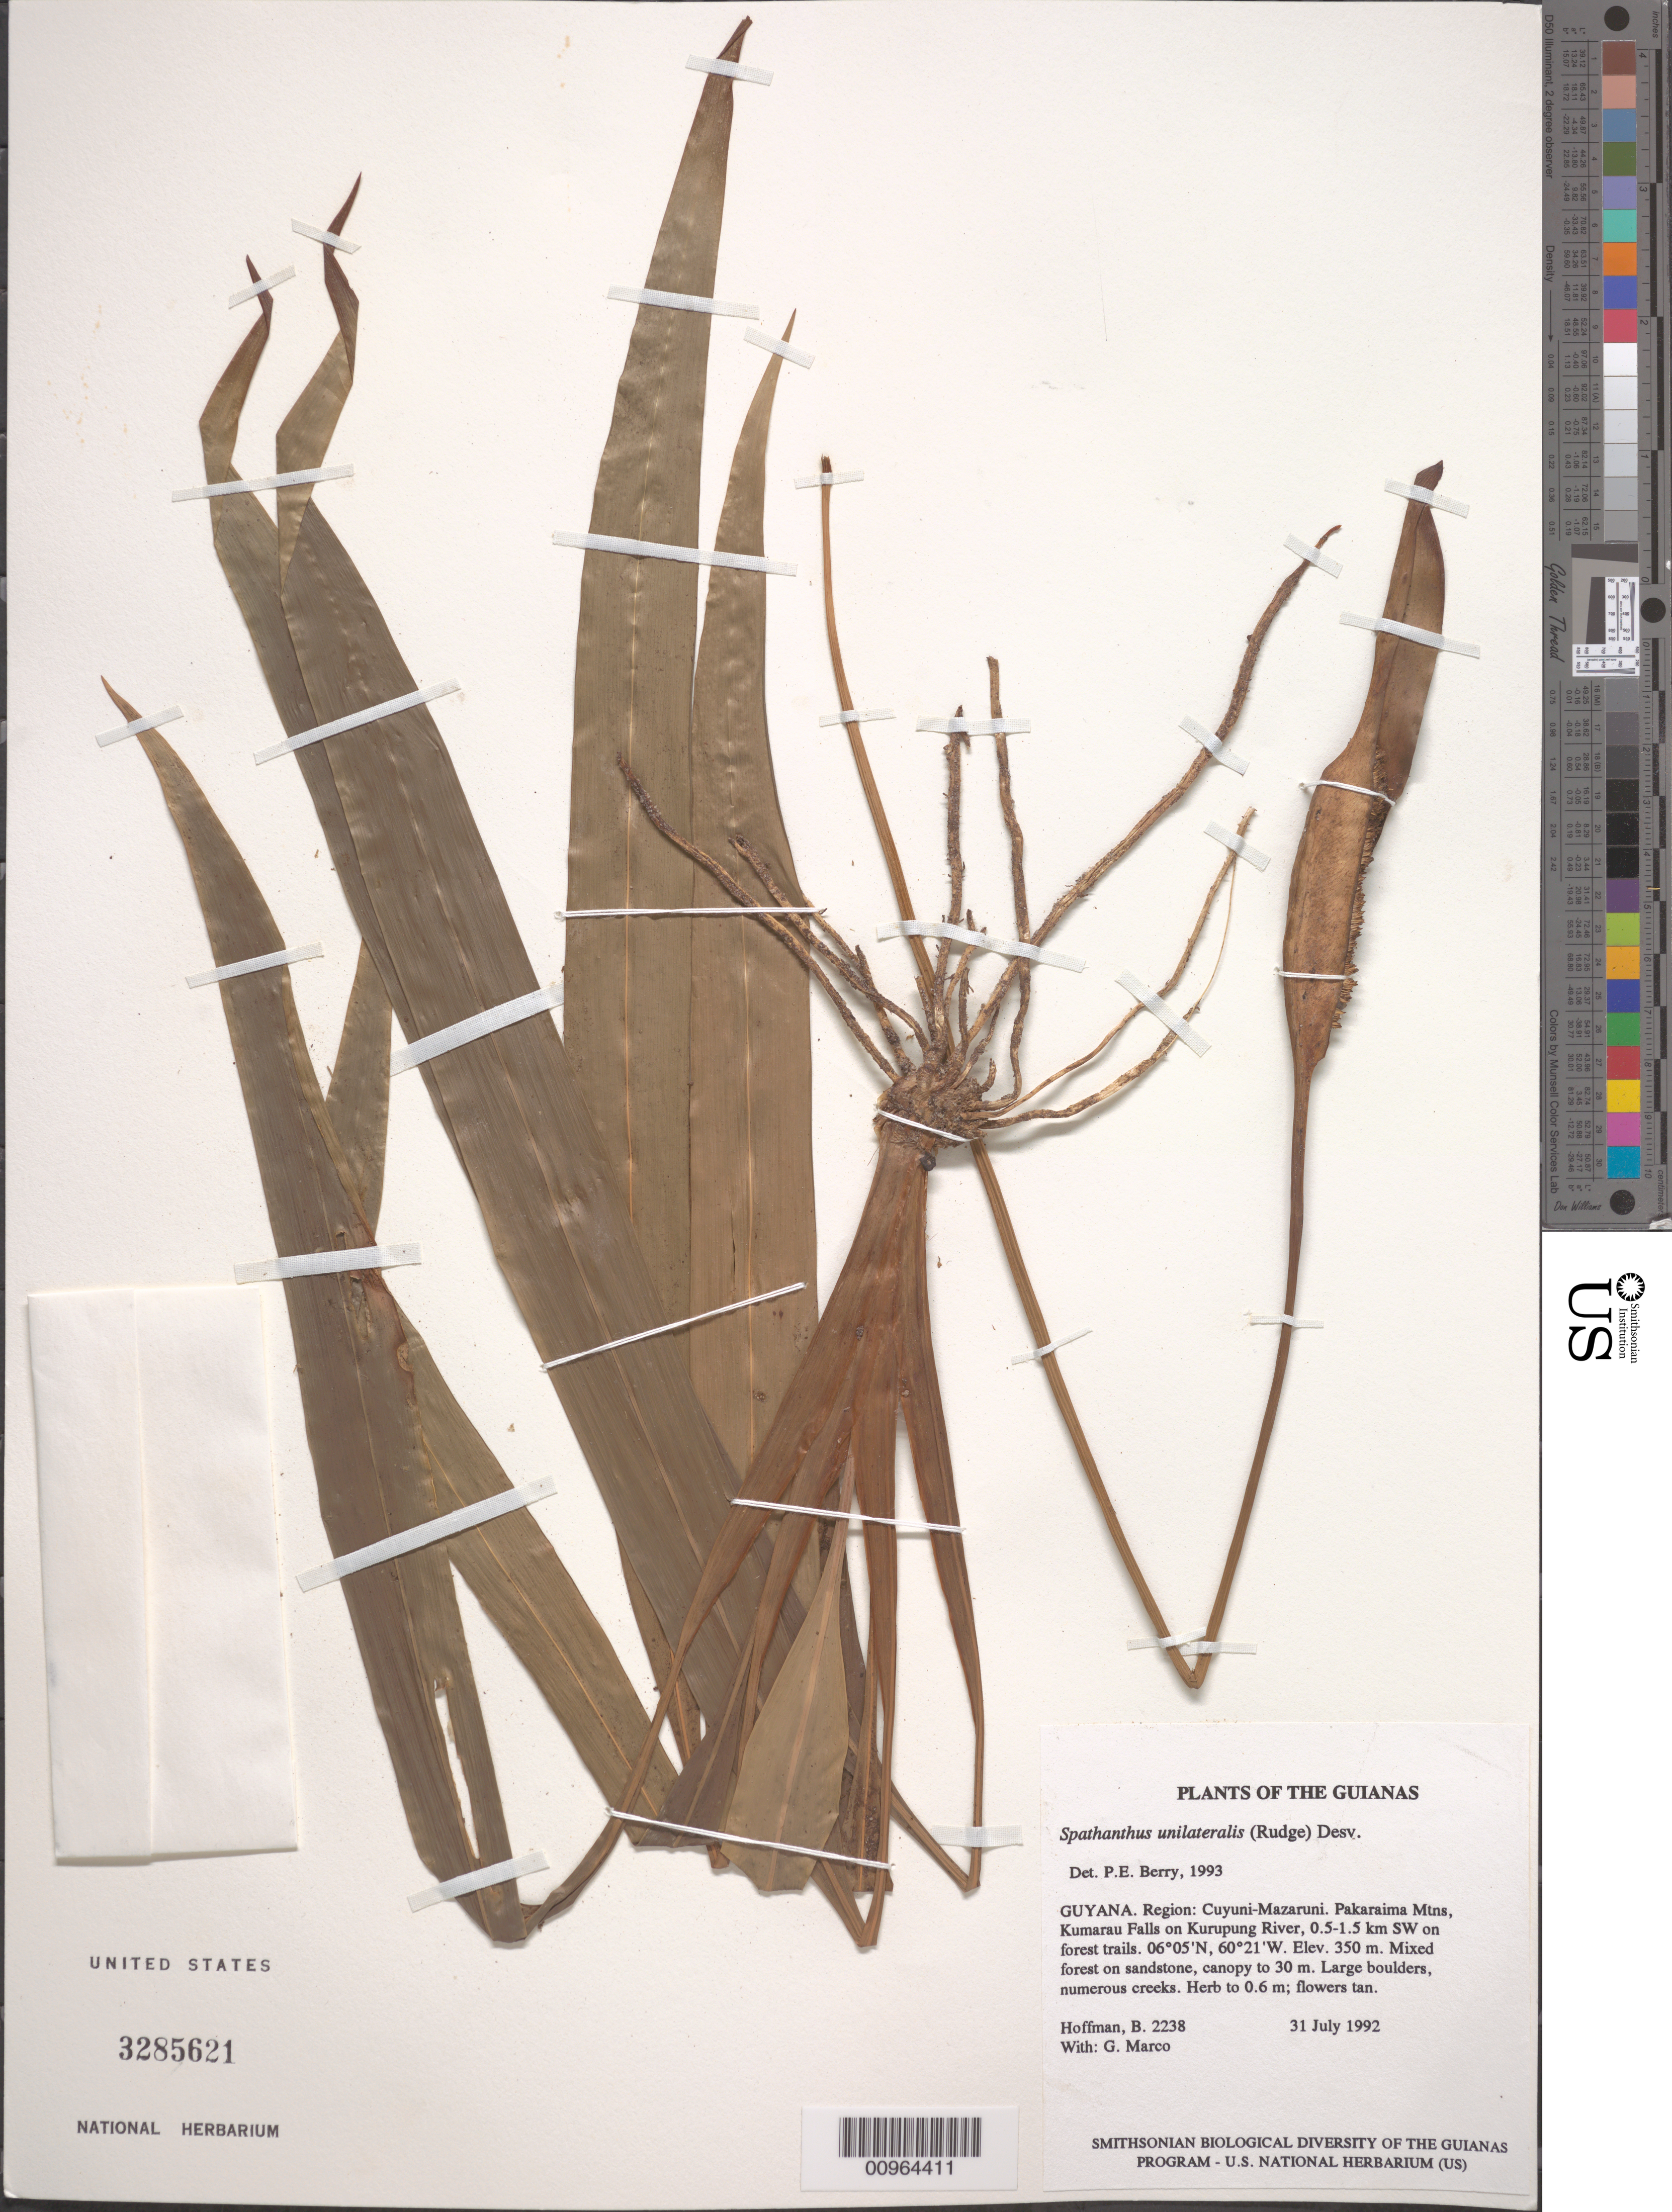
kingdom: Plantae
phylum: Tracheophyta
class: Liliopsida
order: Poales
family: Rapateaceae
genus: Spathanthus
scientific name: Spathanthus unilateralis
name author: (Rudge) Desv.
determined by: Berry, P. E., (WIS), University of Wisconsin - Madison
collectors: B. Hoffman & G. Marco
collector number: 2238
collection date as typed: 31 July 1992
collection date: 1992-07-31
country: Guyana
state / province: Cuyuni-Mazaruni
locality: Pakaraima Mountains, Kumarau Falls on Kurupung River, 0.5-1.5 km SW on forest trails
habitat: Mixed forest on sandstone, canopy to 30 m. Large boulders, numerous creeks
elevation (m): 350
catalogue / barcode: US 3285621